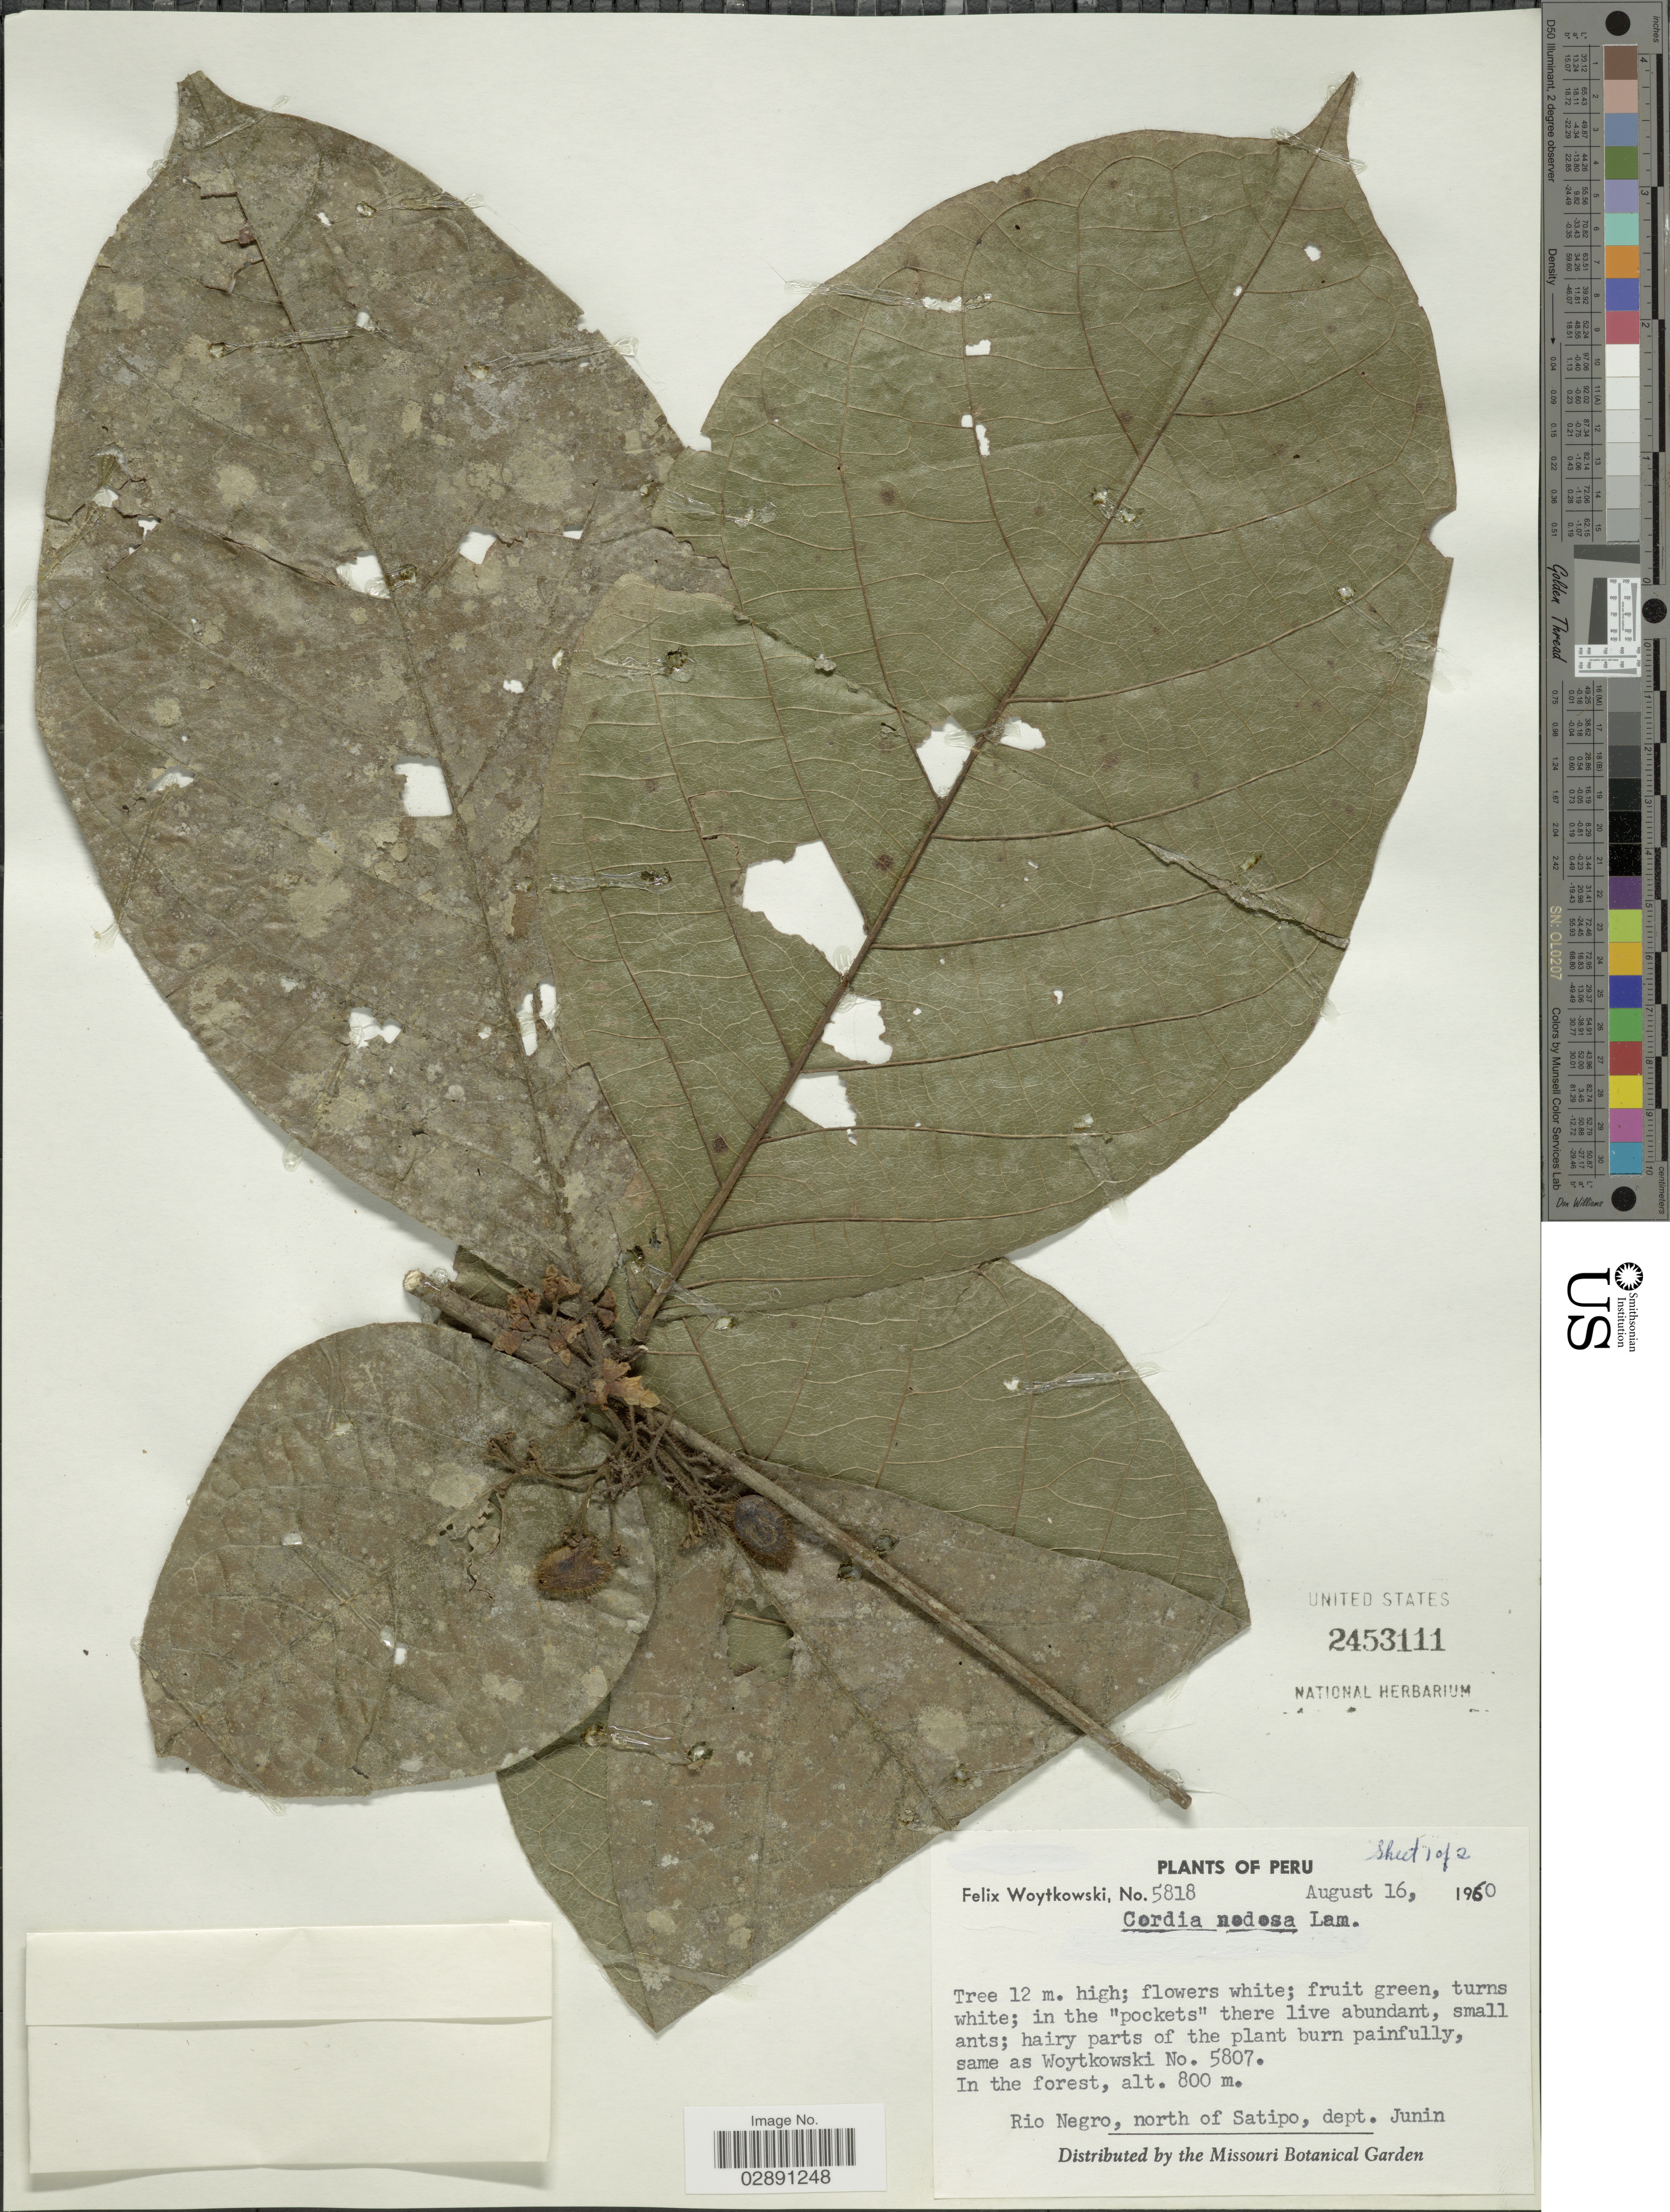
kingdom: Plantae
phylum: Tracheophyta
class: Magnoliopsida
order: Boraginales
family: Cordiaceae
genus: Cordia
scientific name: Cordia nodosa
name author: Lam.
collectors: F. Woytkowski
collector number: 5818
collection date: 1960-08-16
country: Peru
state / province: Junín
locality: Rio Negro, north of Satipo, dept. Junin.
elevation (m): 800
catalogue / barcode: US 2453111